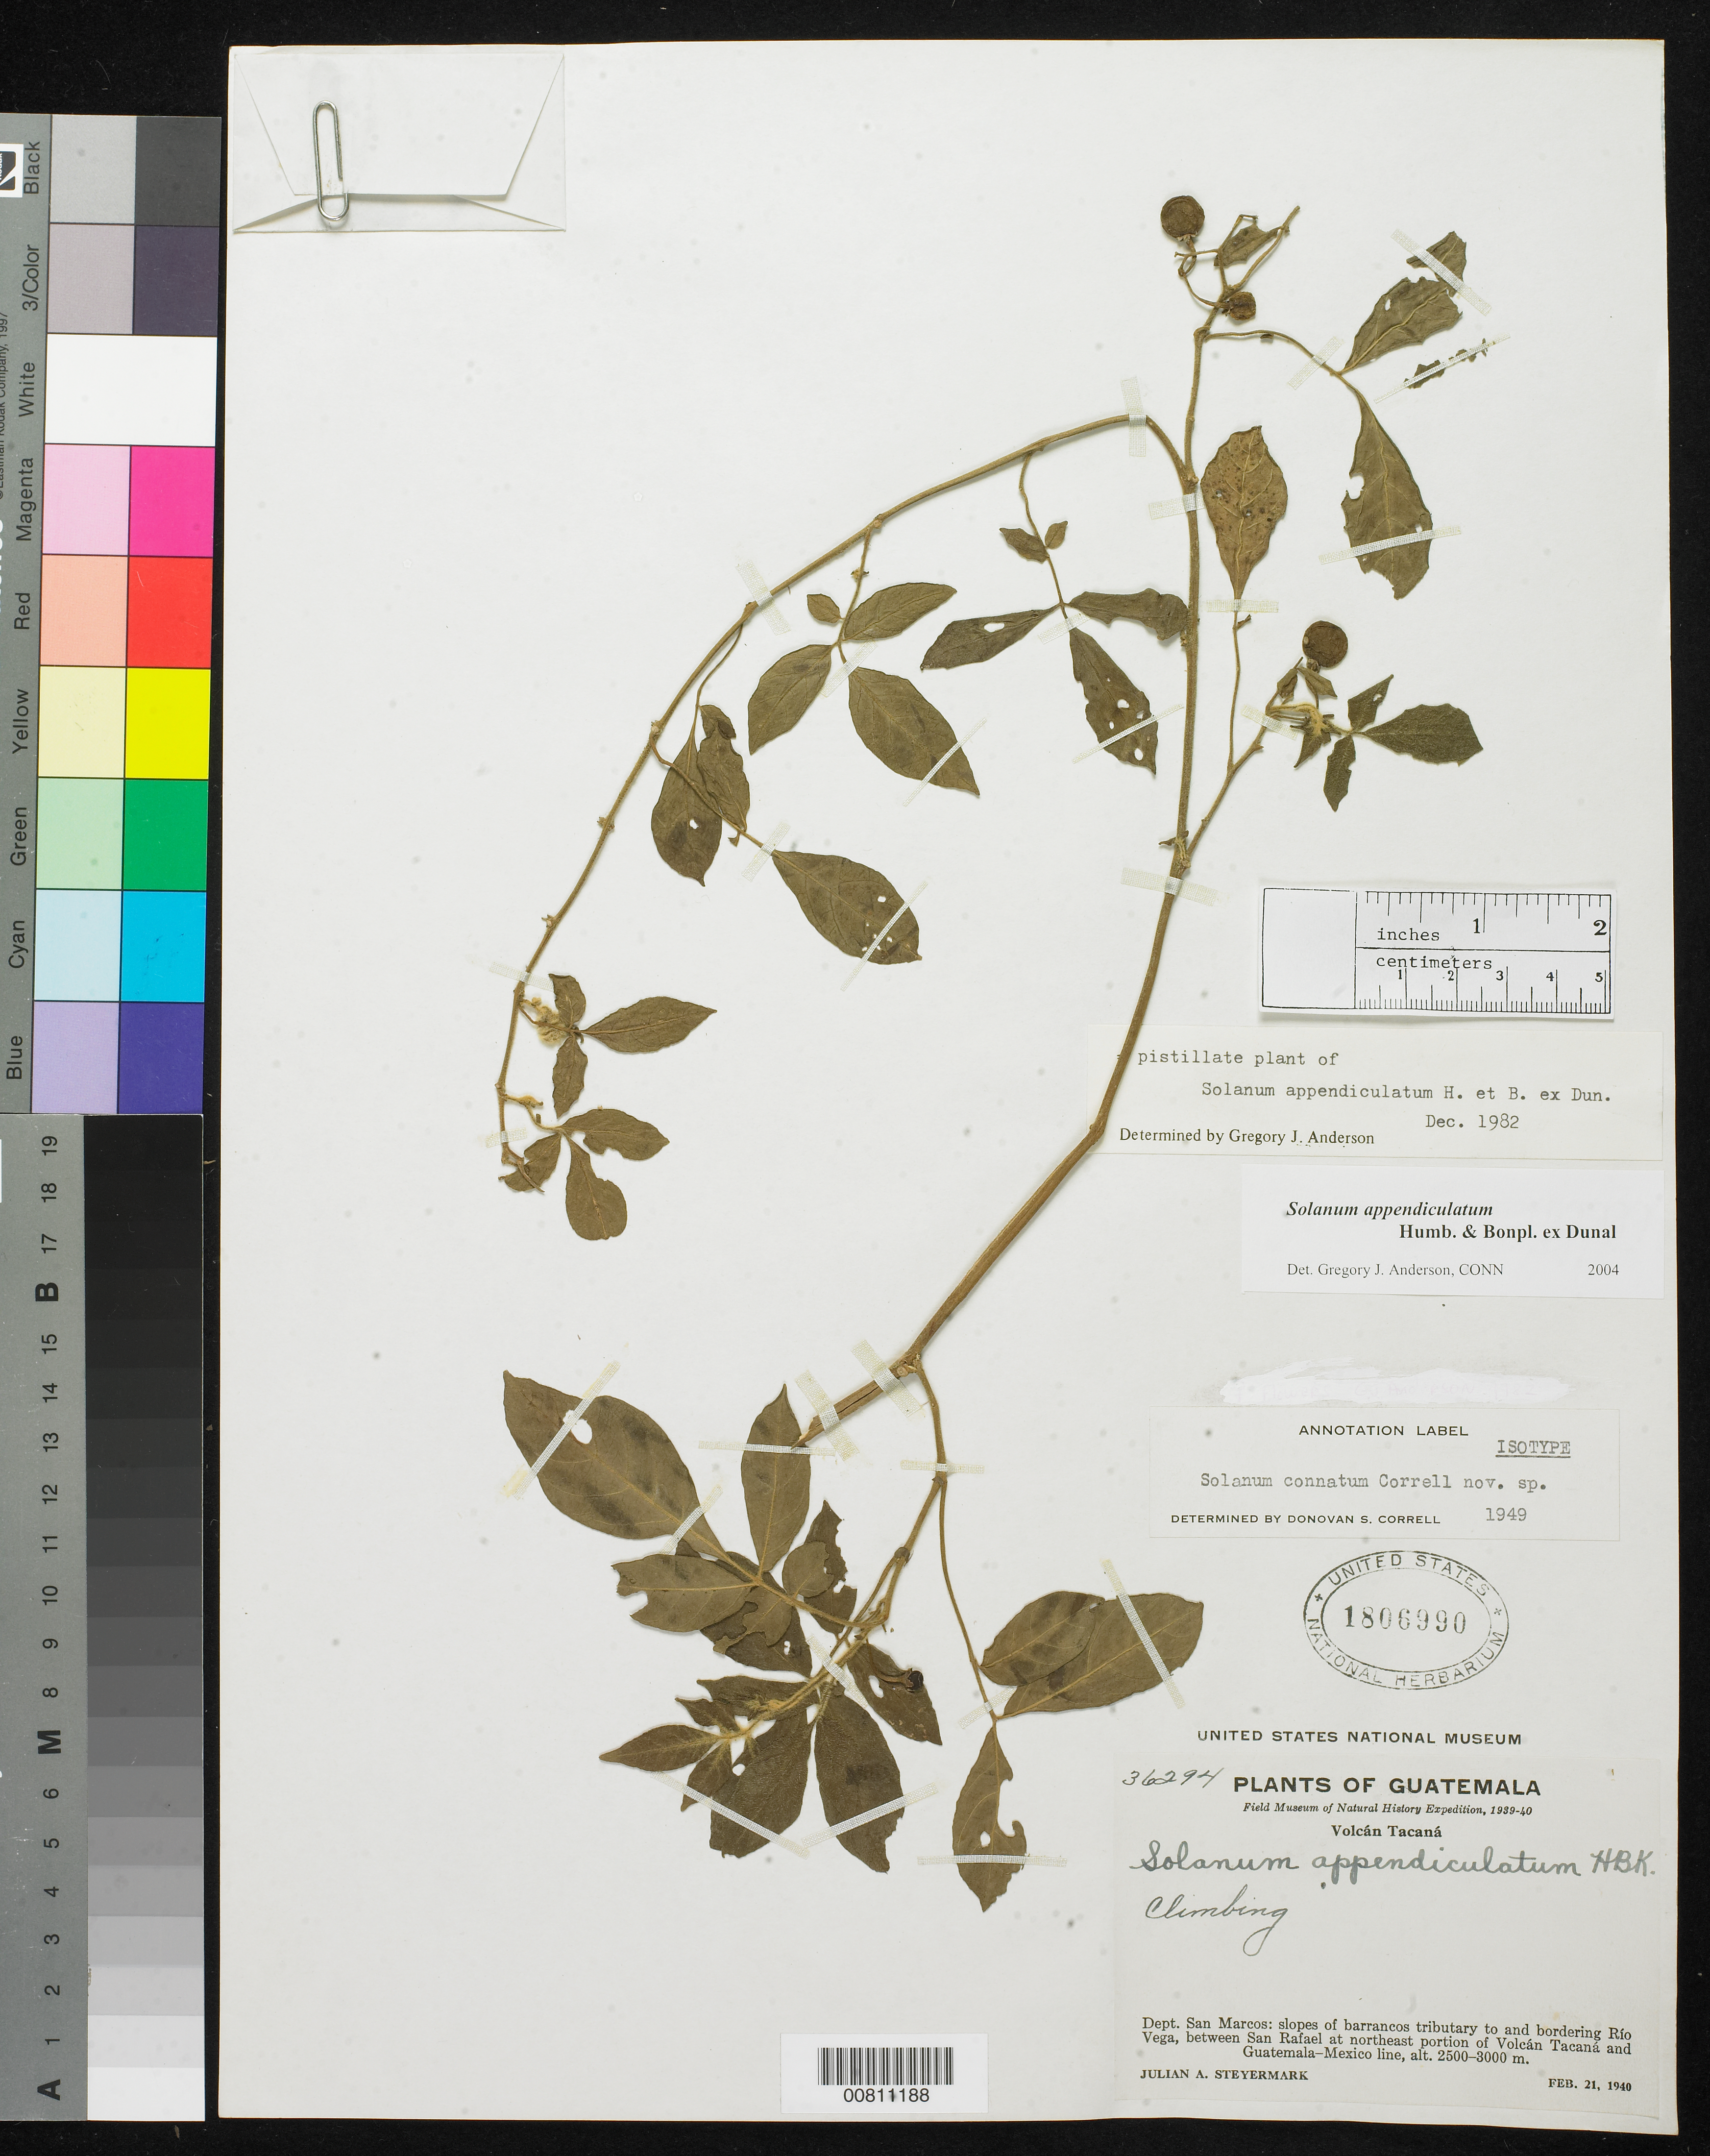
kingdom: Plantae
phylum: Tracheophyta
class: Magnoliopsida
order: Solanales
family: Solanaceae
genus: Solanum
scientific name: Solanum connatum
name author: Correll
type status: Isotype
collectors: J. Steyermark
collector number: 36294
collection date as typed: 21 Feb 1940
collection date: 1940-02-21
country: Guatemala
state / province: San Marcos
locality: Slopes of barrancos tributary to & bordering Rio Vega between San Rafael at NE portion of Volcan Tacana & Guatemala-Mexican line.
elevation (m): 2500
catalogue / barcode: US 1806990